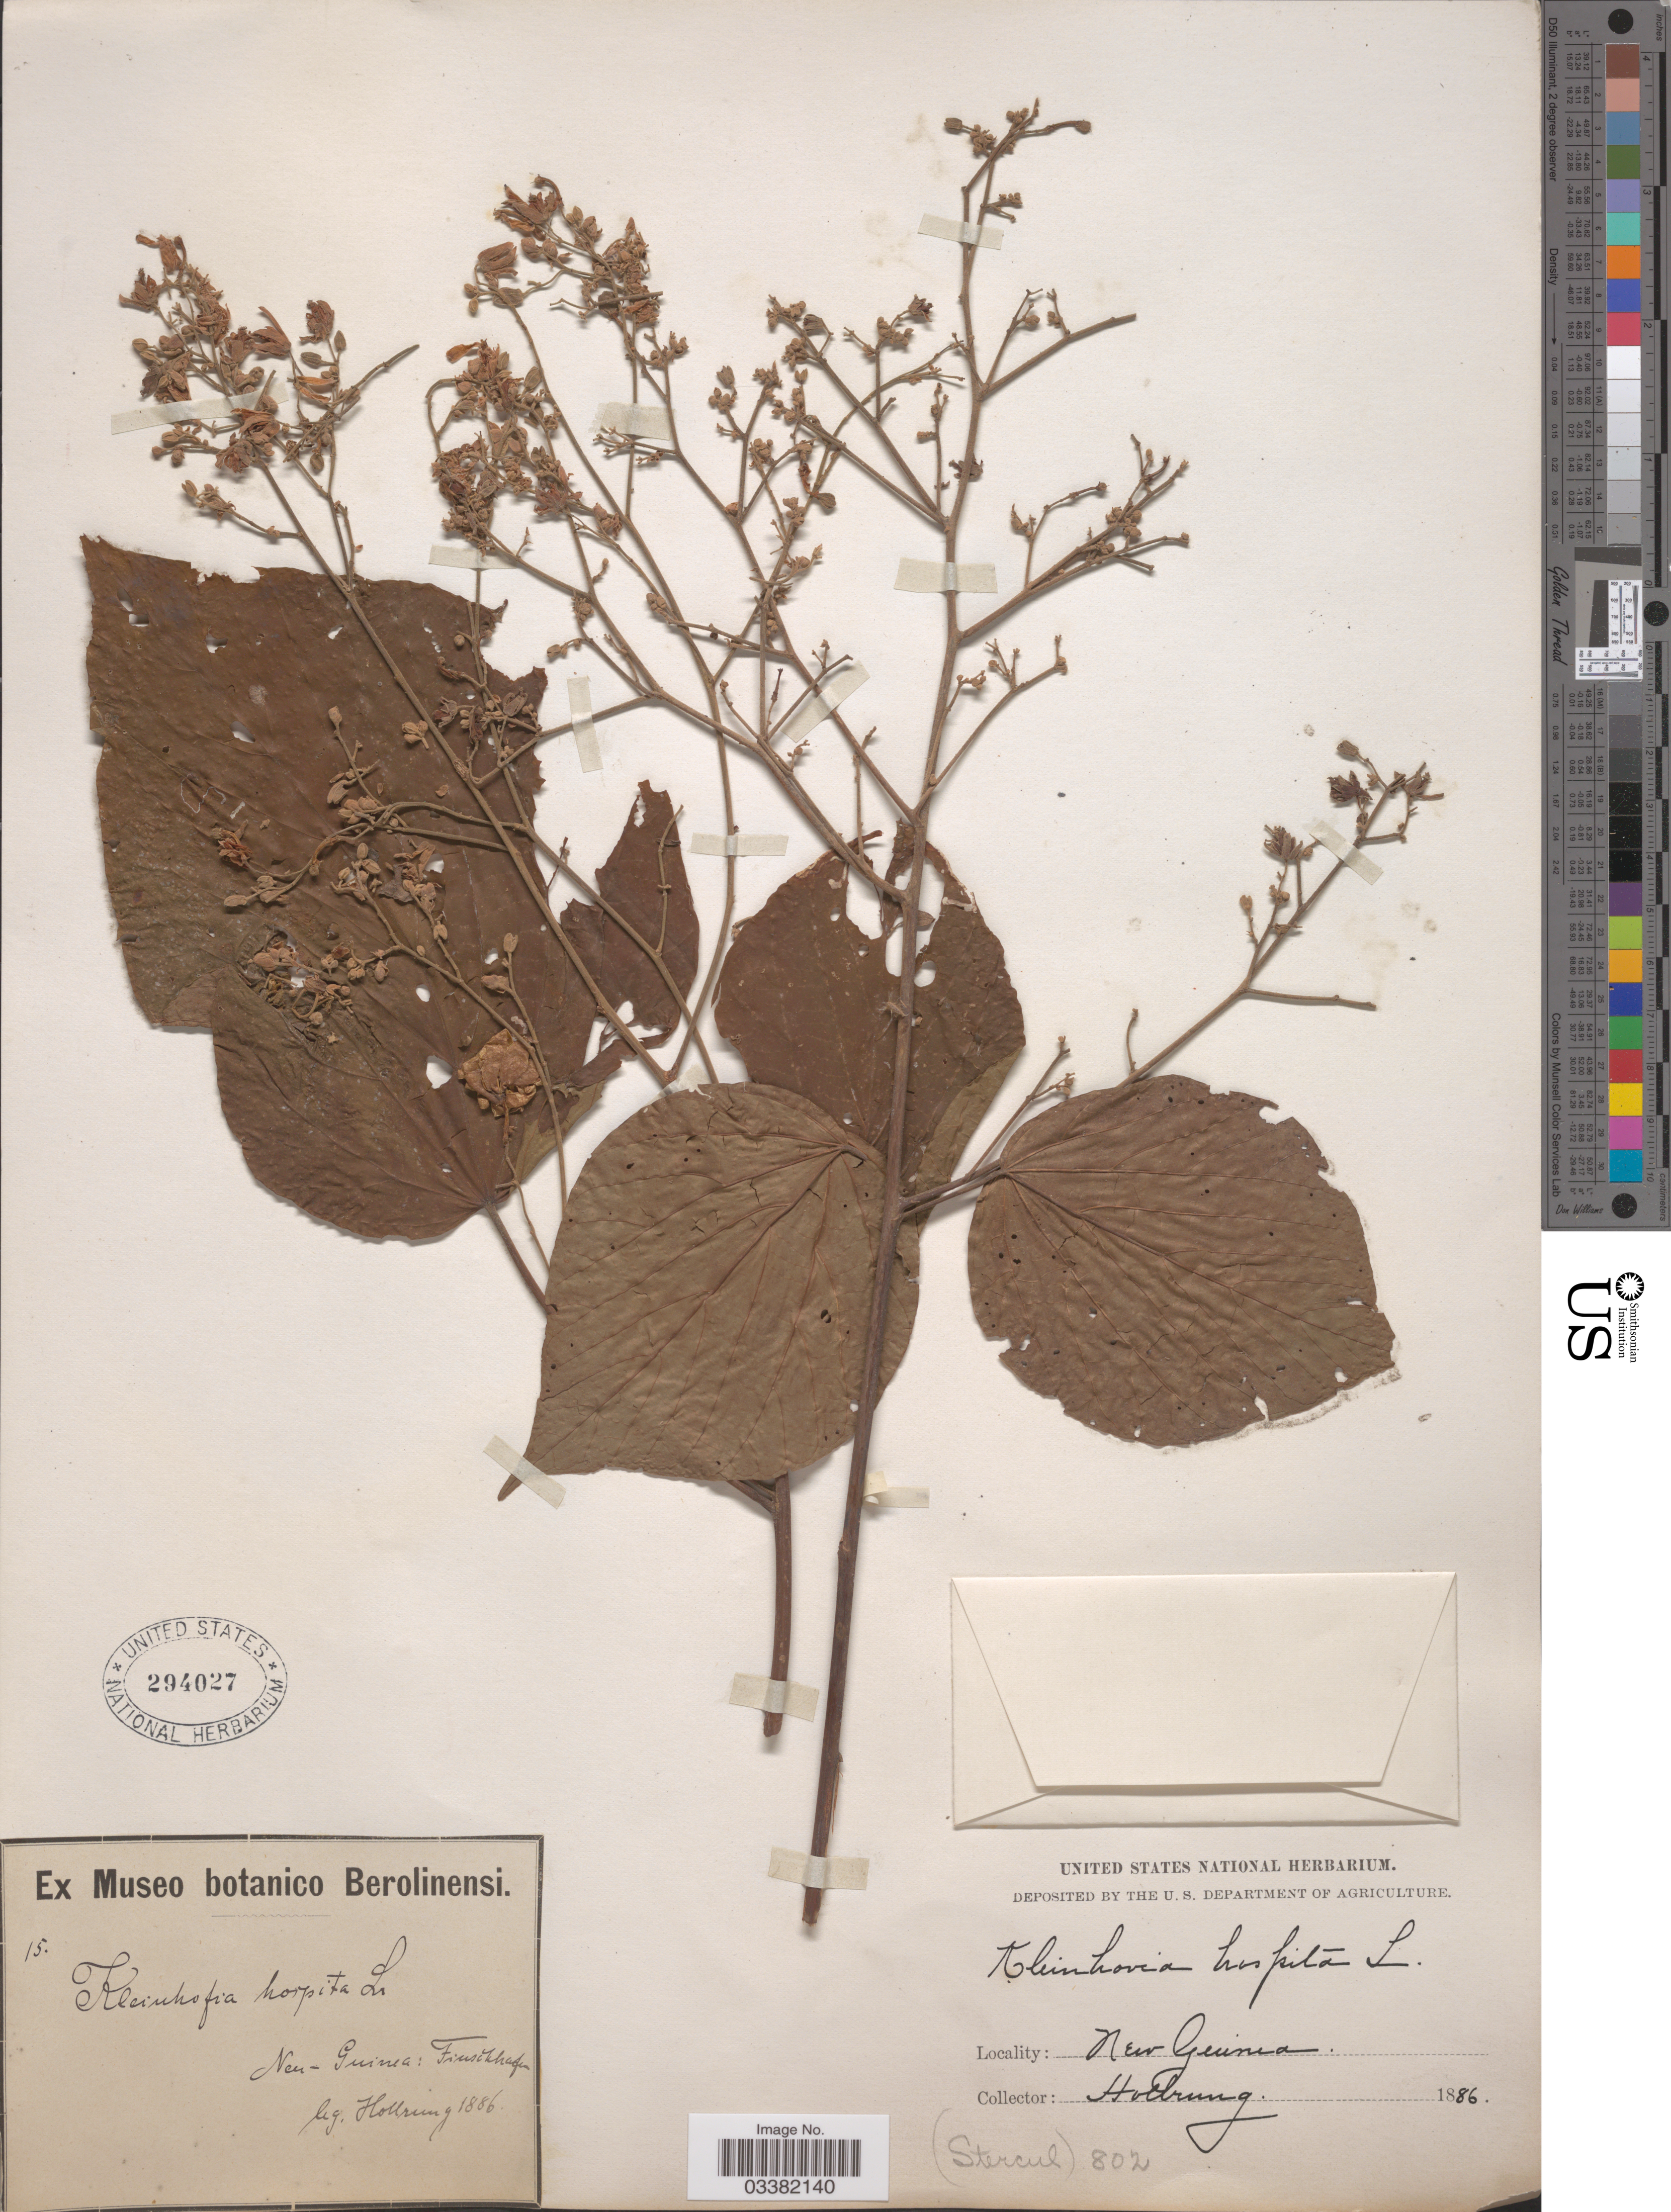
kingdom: Plantae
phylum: Tracheophyta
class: Magnoliopsida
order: Malvales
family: Malvaceae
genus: Kleinhovia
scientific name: Kleinhovia hospita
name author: L.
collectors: Hollrung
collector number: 15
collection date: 1886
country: Papua New Guinea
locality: New-Guinea: Finschhafen.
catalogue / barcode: US 294027